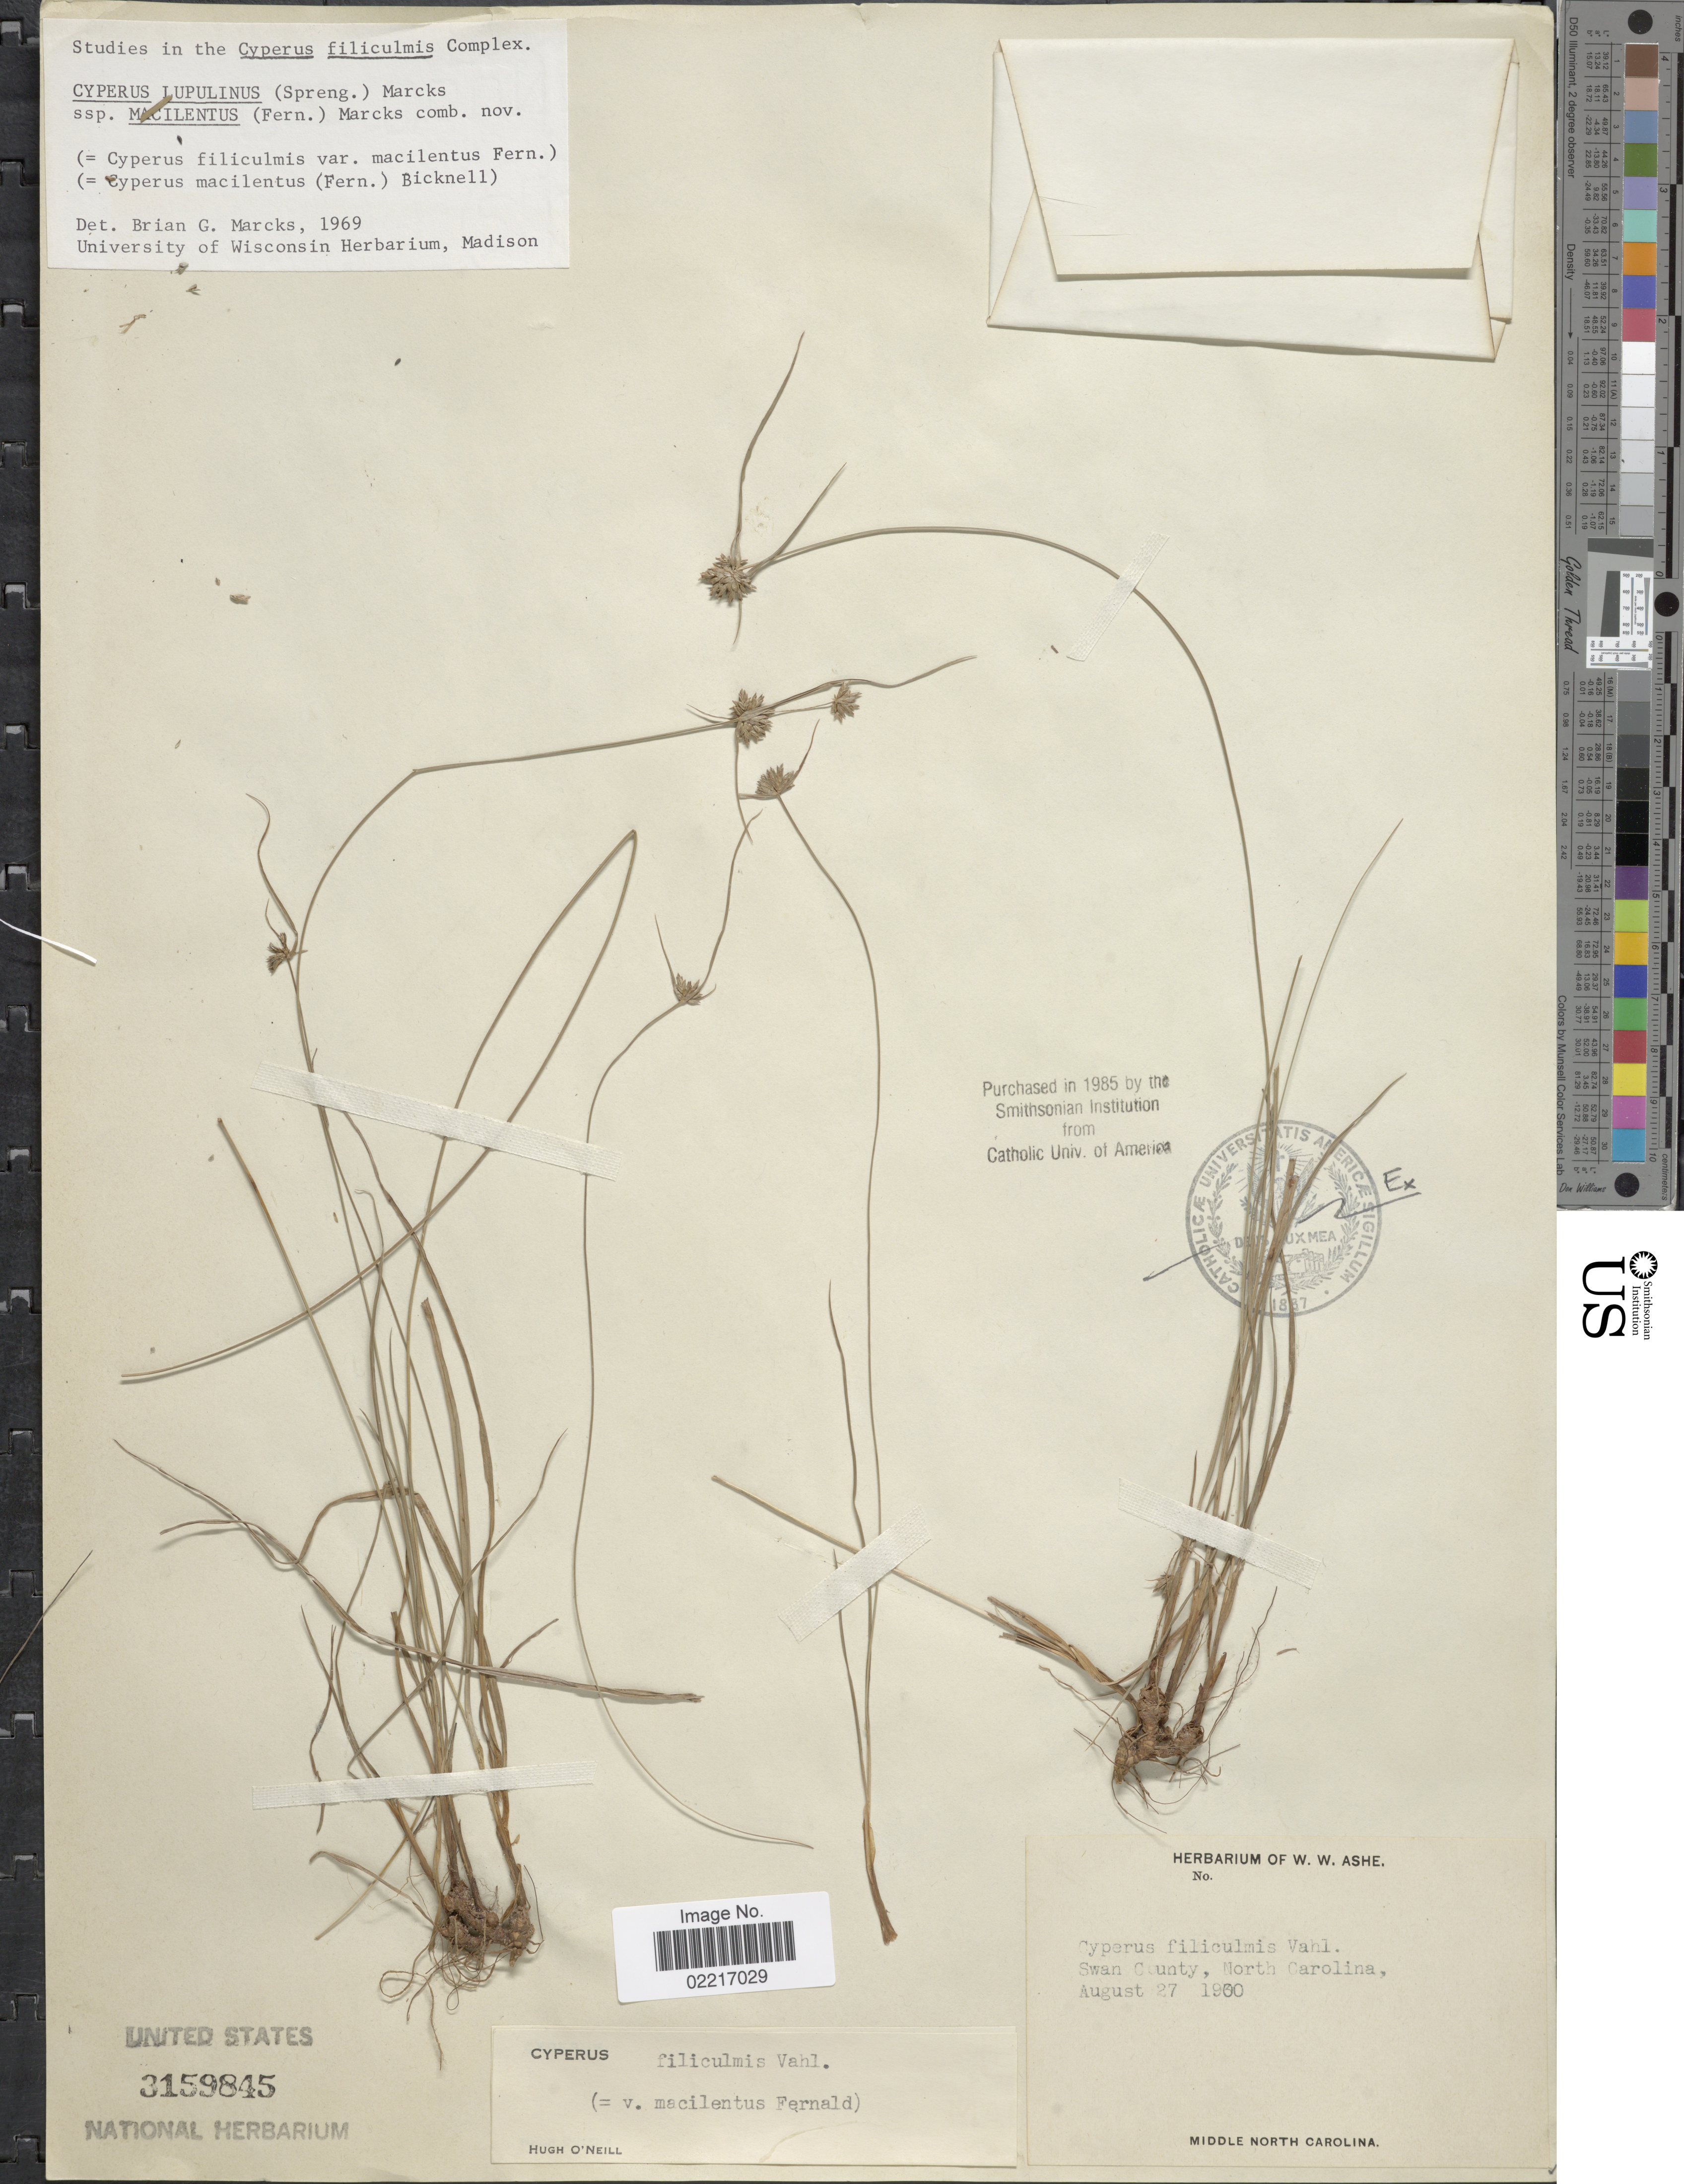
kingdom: Plantae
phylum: Tracheophyta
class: Liliopsida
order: Poales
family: Cyperaceae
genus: Cyperus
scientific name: Cyperus lupulinus subsp. macilentus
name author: (Fernald) Marcks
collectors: ex herb. W.W. Ashe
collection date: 1900-08-27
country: United States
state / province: North Carolina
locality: Swan County. Middle North Carolina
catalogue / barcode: US 3159845